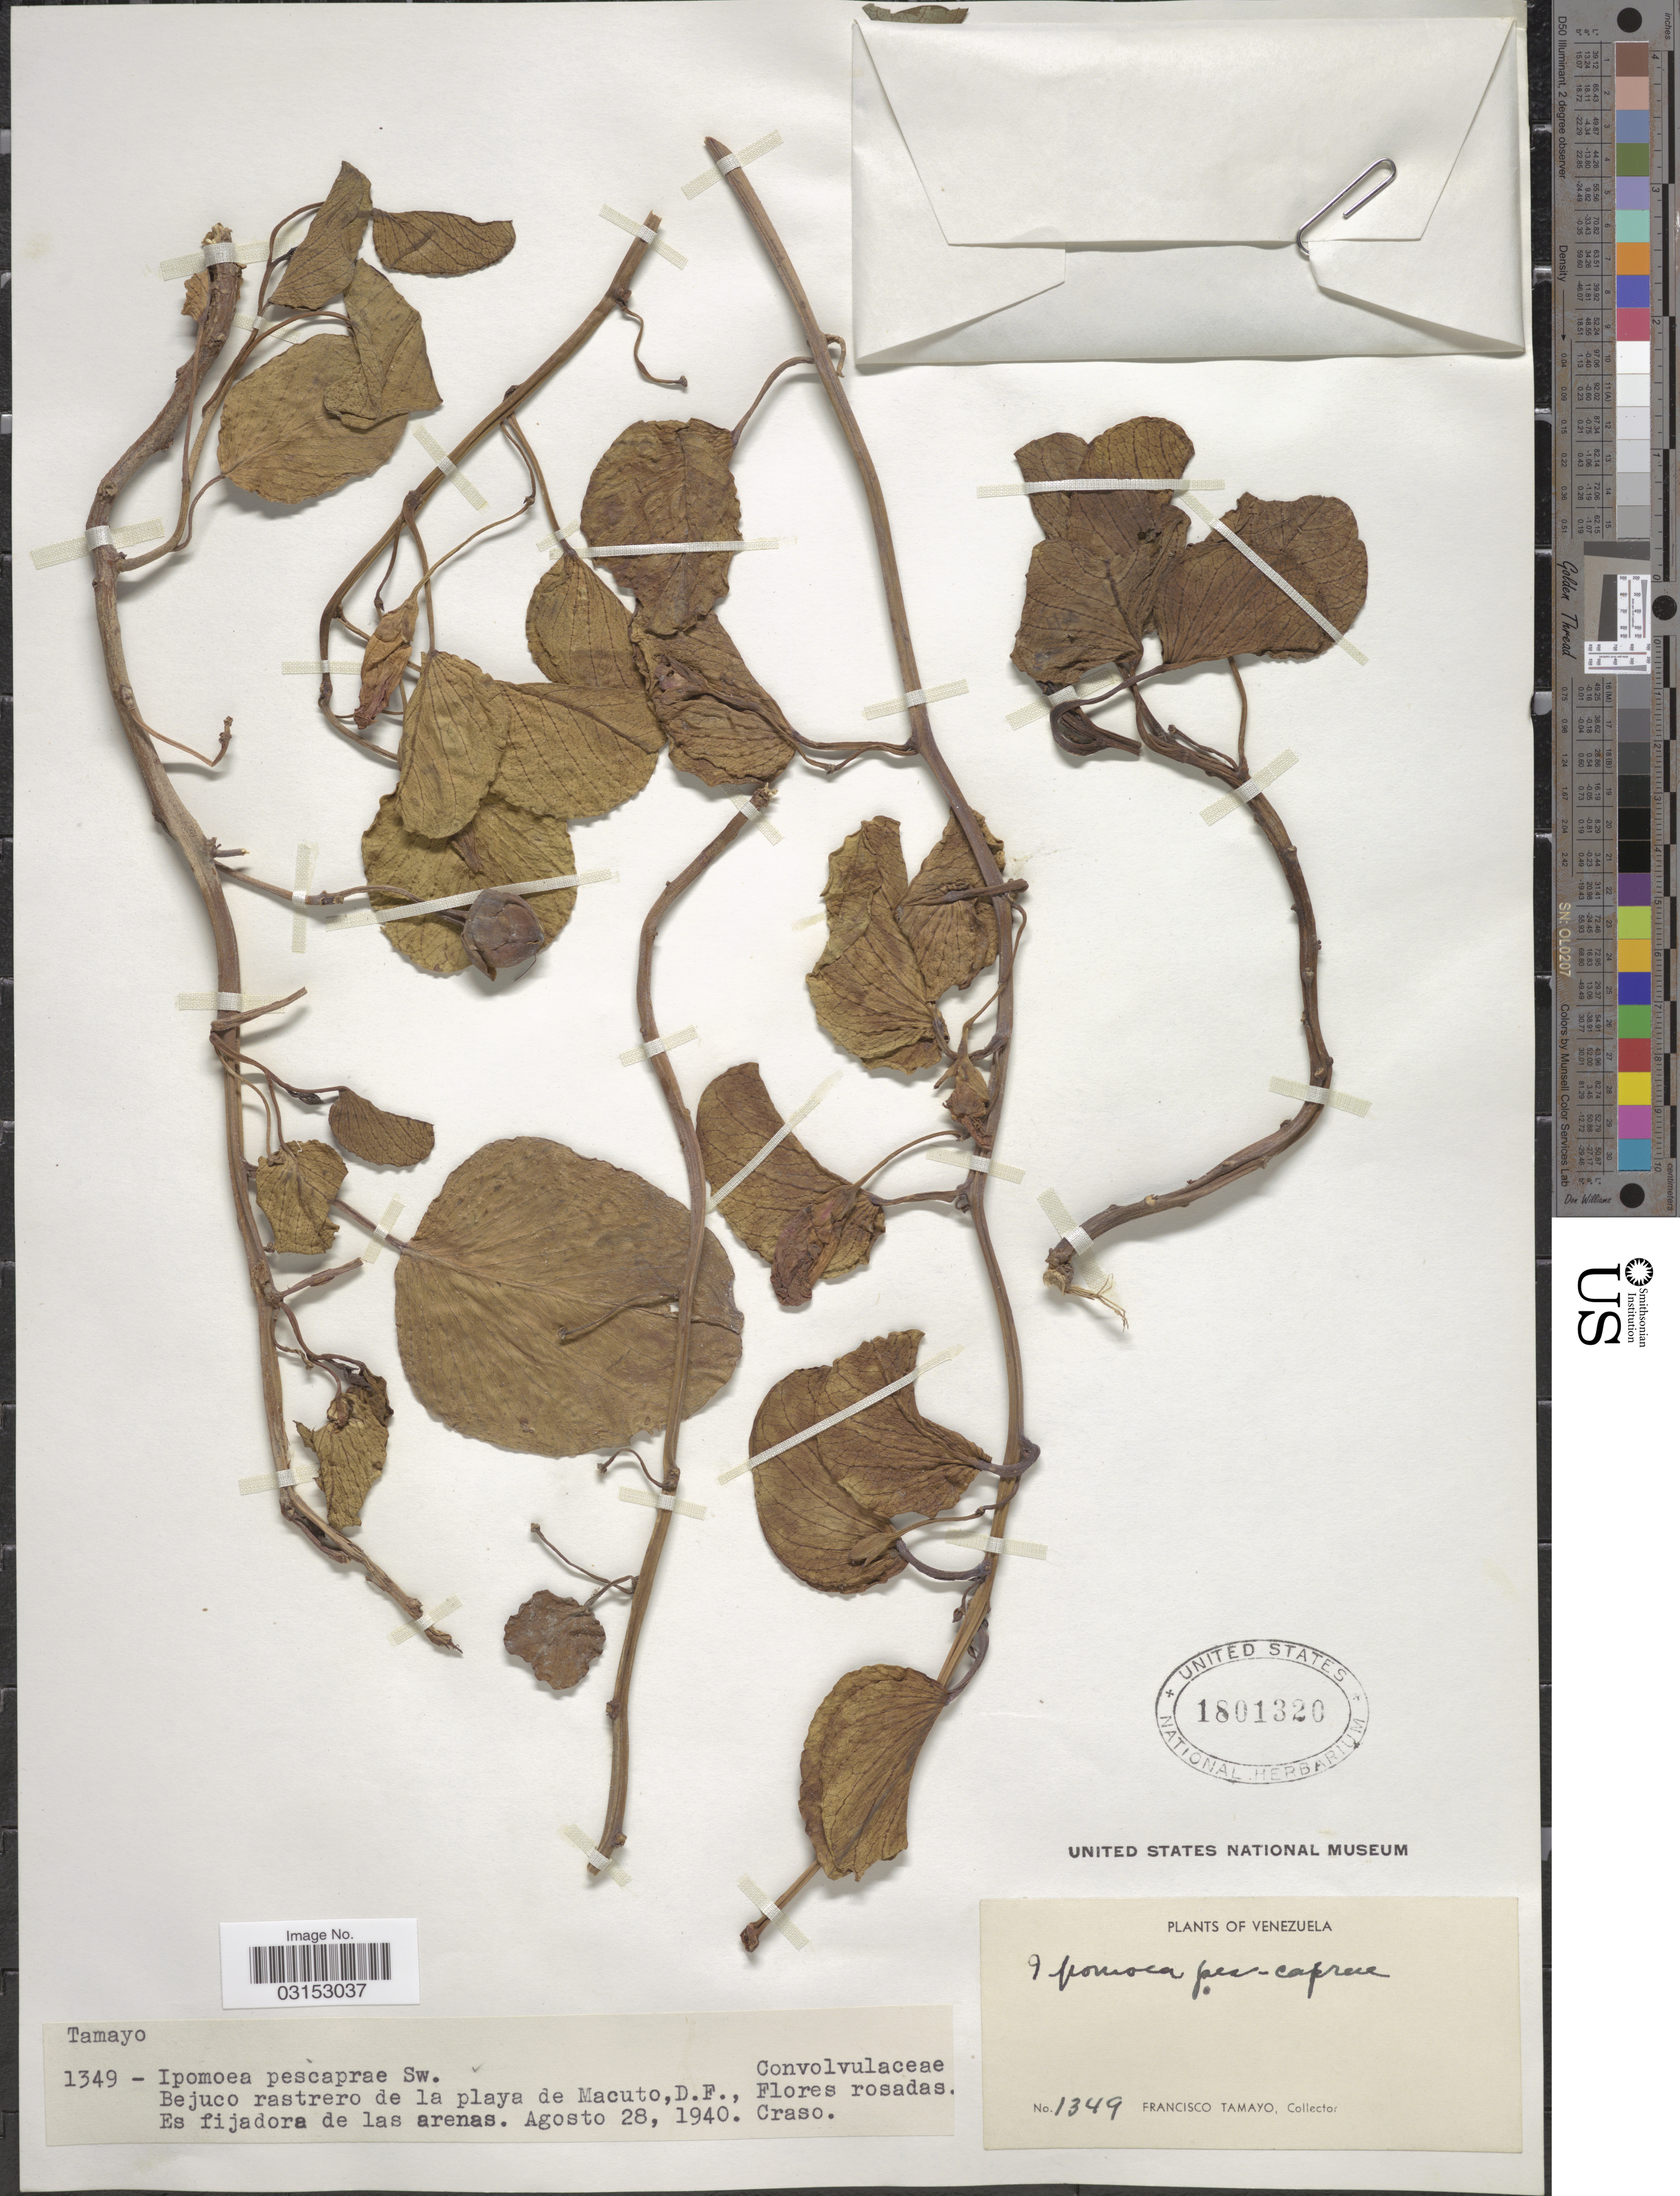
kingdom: Plantae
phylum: Tracheophyta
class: Magnoliopsida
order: Solanales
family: Convolvulaceae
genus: Ipomoea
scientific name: Ipomoea pes-caprae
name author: (L.) R. Br.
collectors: F. Tamayo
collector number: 1349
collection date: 1940-08-28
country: Venezuela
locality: Bejuco rastrero de la playa de Macuto, D. F.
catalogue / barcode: US 1801320